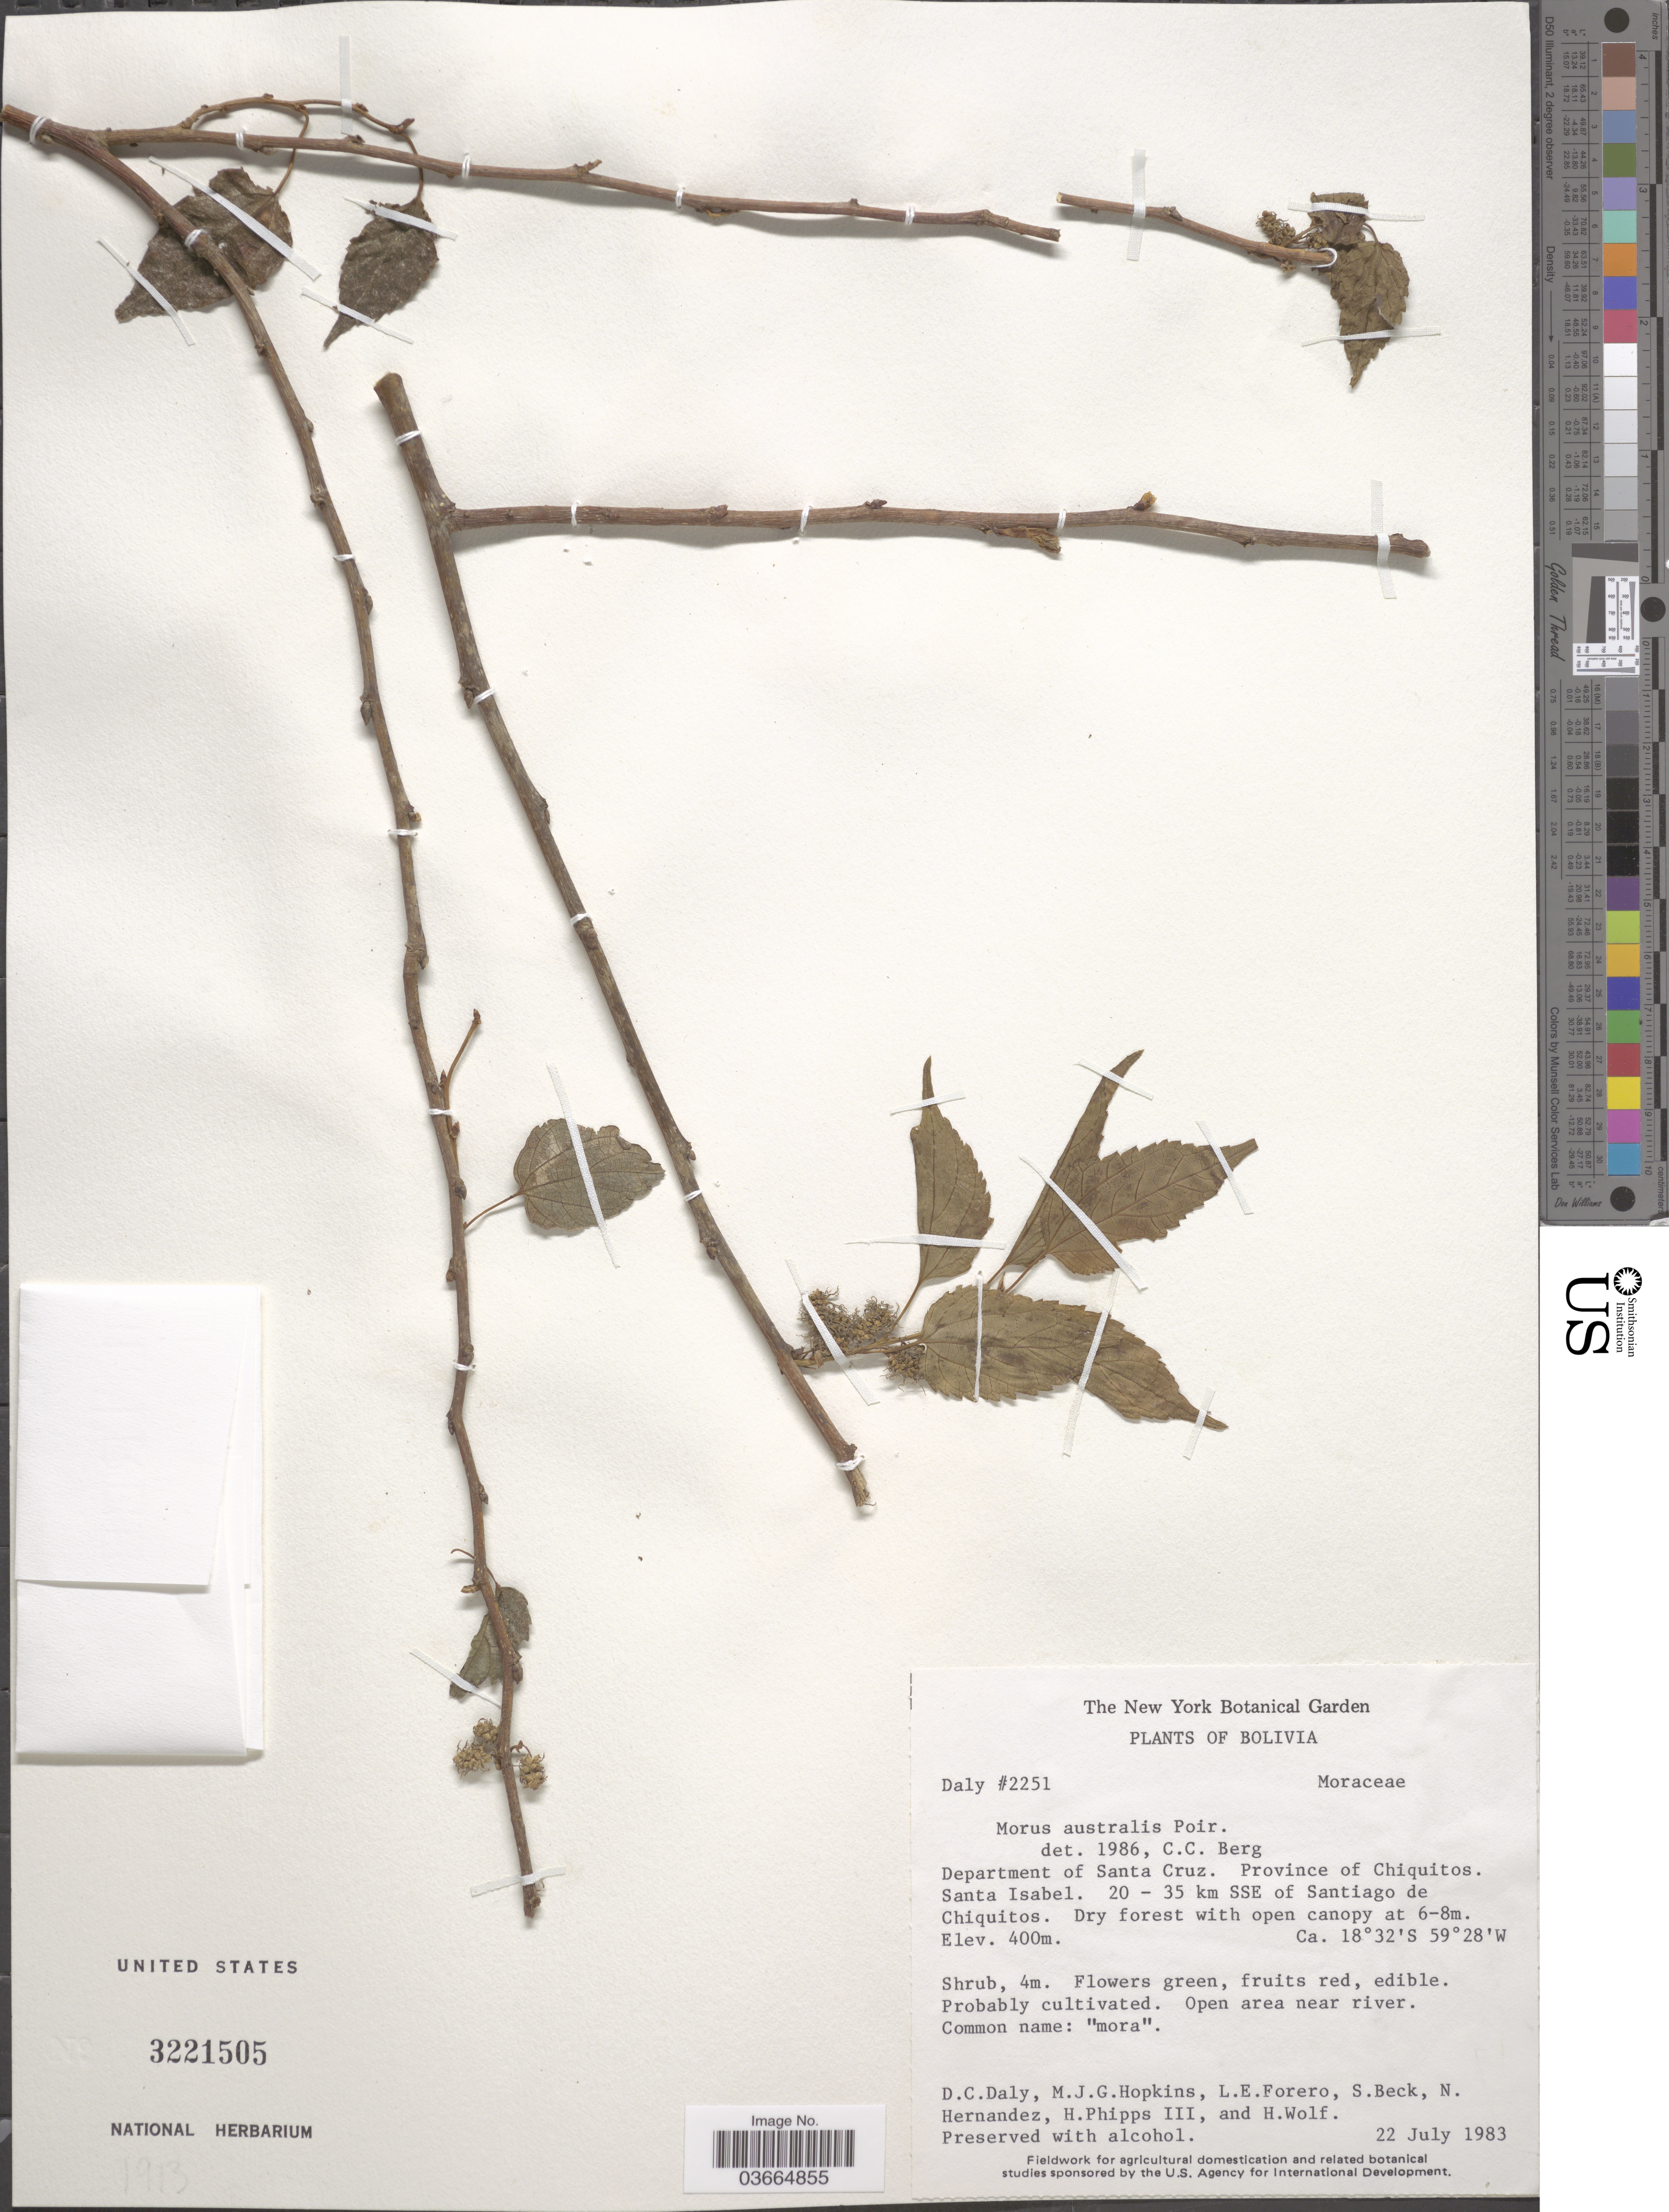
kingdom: Plantae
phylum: Tracheophyta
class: Magnoliopsida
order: Rosales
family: Moraceae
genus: Morus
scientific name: Morus australis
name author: Poir.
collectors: D. C. Daly, M. J. G. Hopkins, L. Forero, S. G. Beck & et al.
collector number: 2251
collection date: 1983-07-22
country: Bolivia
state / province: Santa Cruz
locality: Department of Santa Cruz. Province of Chiquitos. Santa Isabel. 20-35 km SSE of Santiago de Chiquitos.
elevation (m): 400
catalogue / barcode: US 3221505